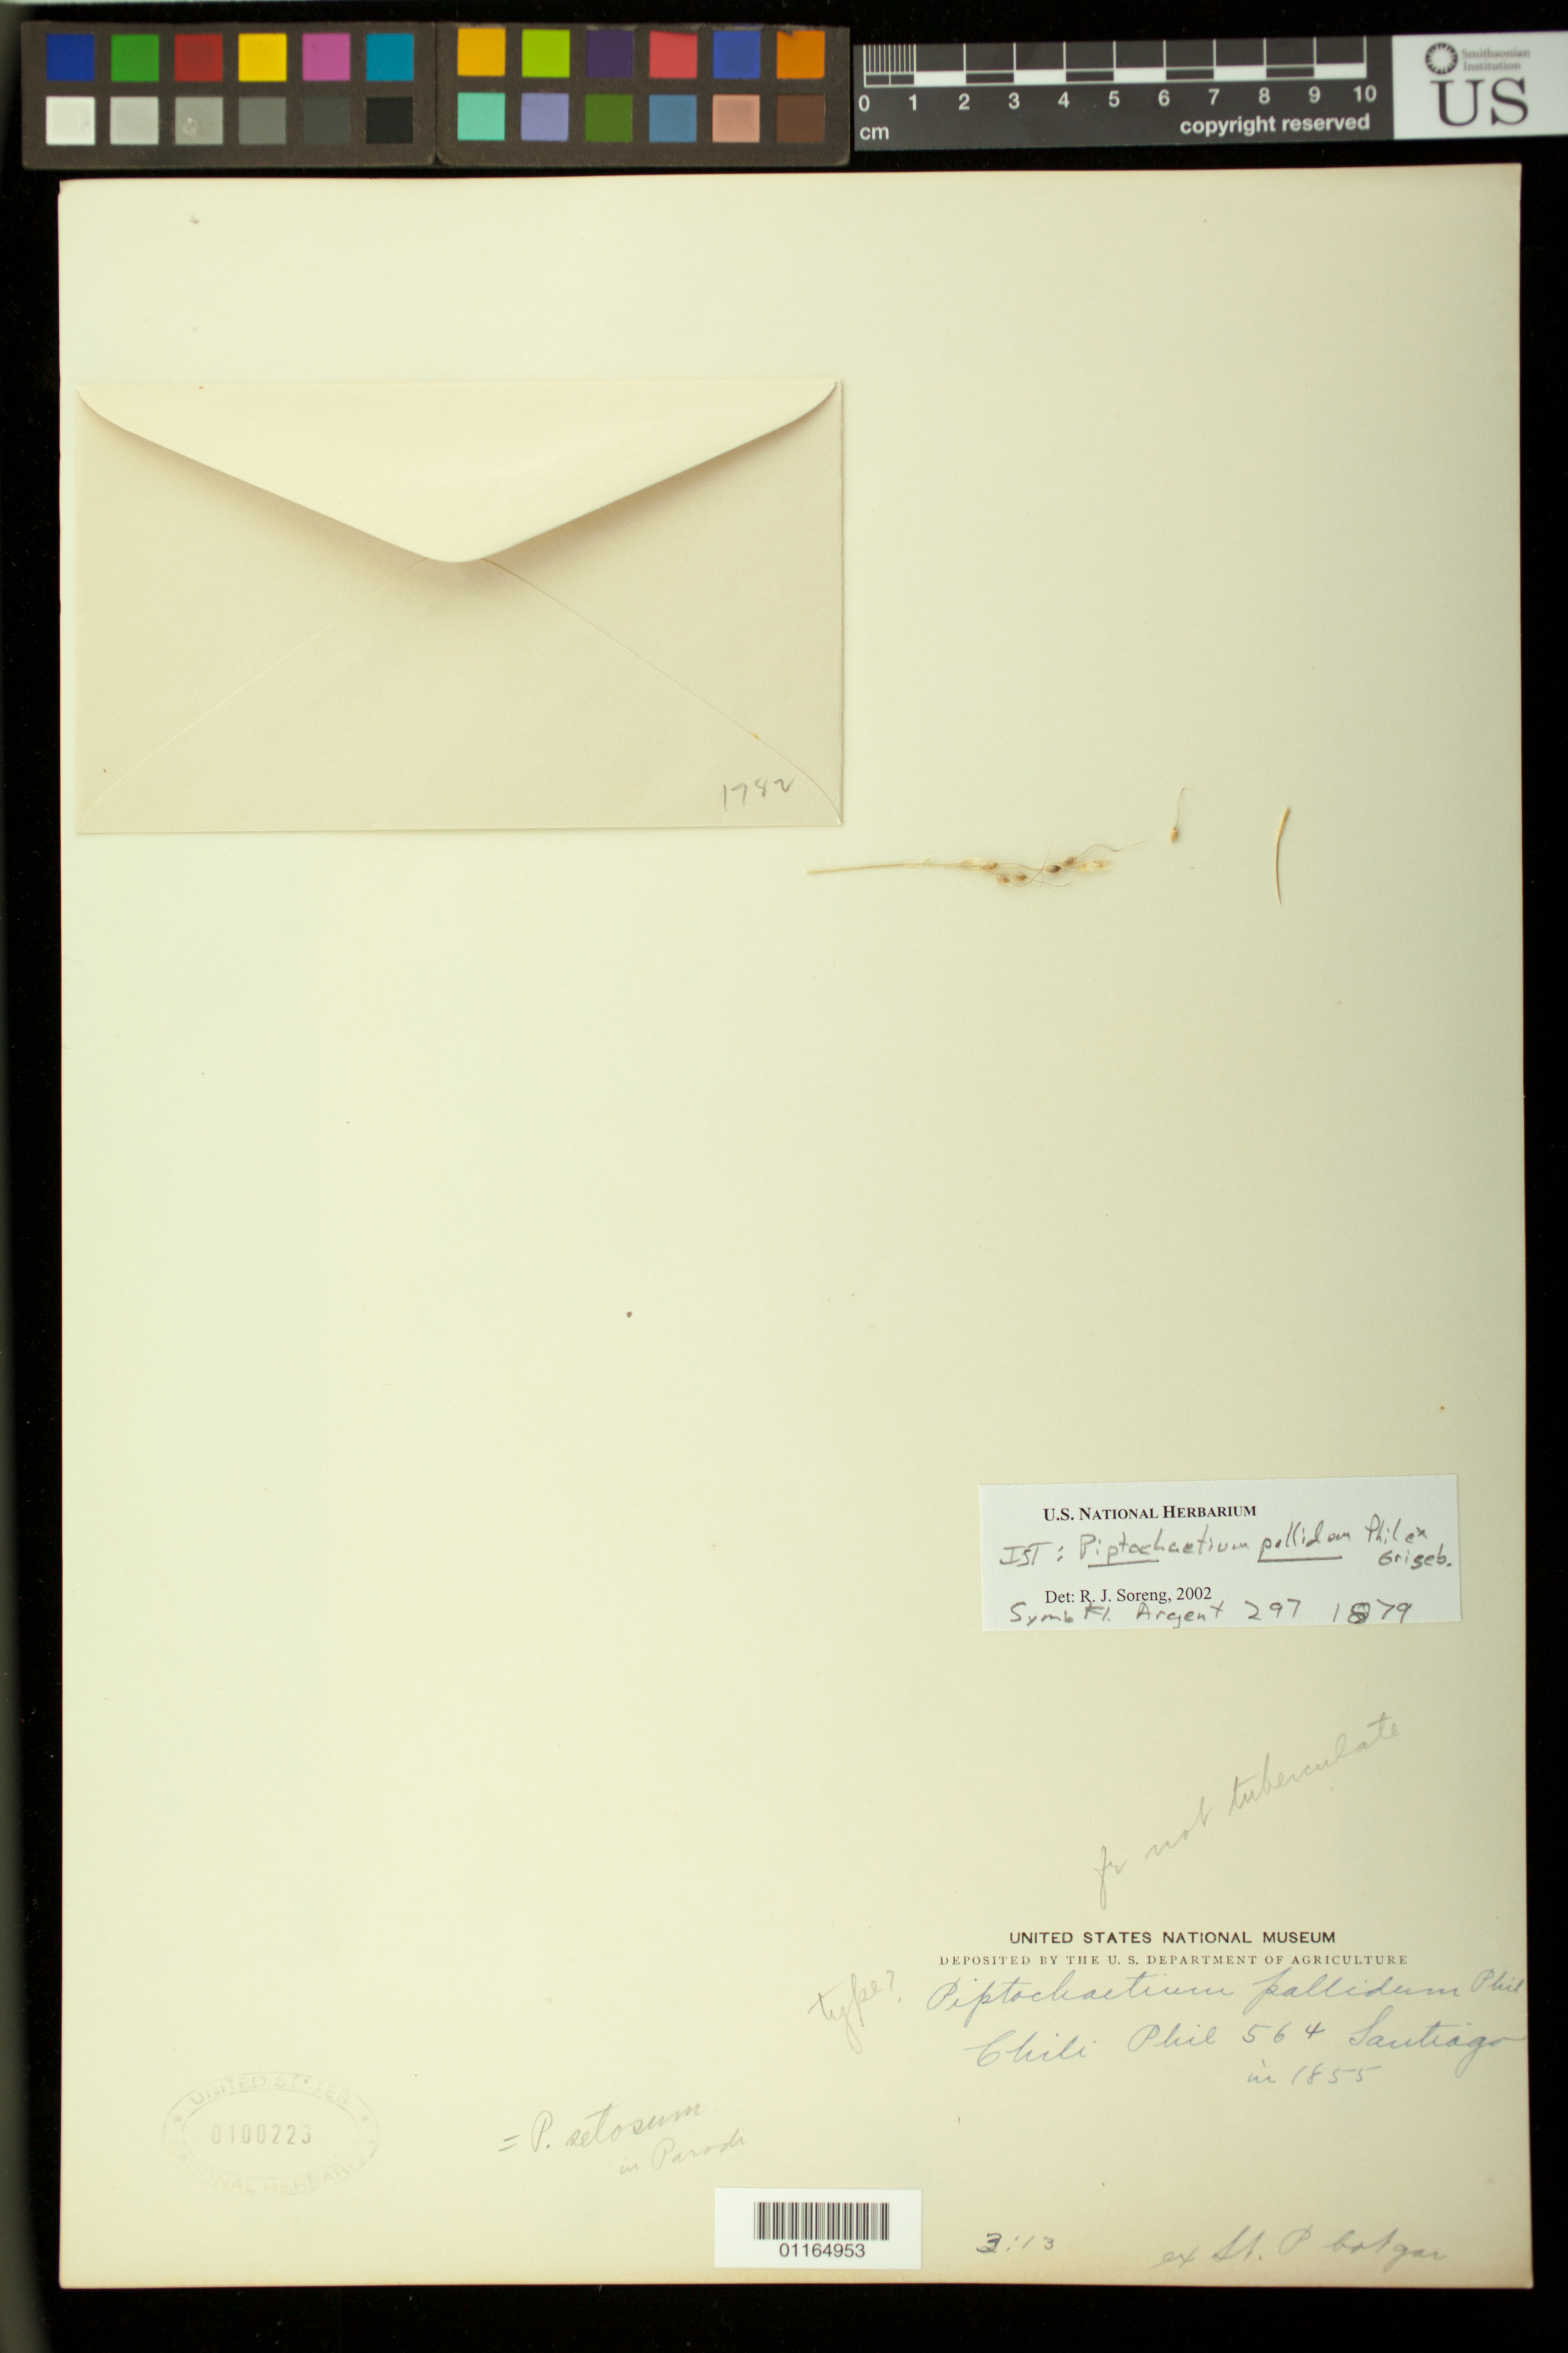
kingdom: Plantae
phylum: Tracheophyta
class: Liliopsida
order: Poales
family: Poaceae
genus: Piptochaetium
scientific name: Piptochaetium pallidum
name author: Phil. ex Griseb.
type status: Type Collection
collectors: R. A. Philippi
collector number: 564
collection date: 1855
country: Chile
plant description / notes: Fragmentary material of type specimen ex herb. St. P. Bot. Gard.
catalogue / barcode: US 100223